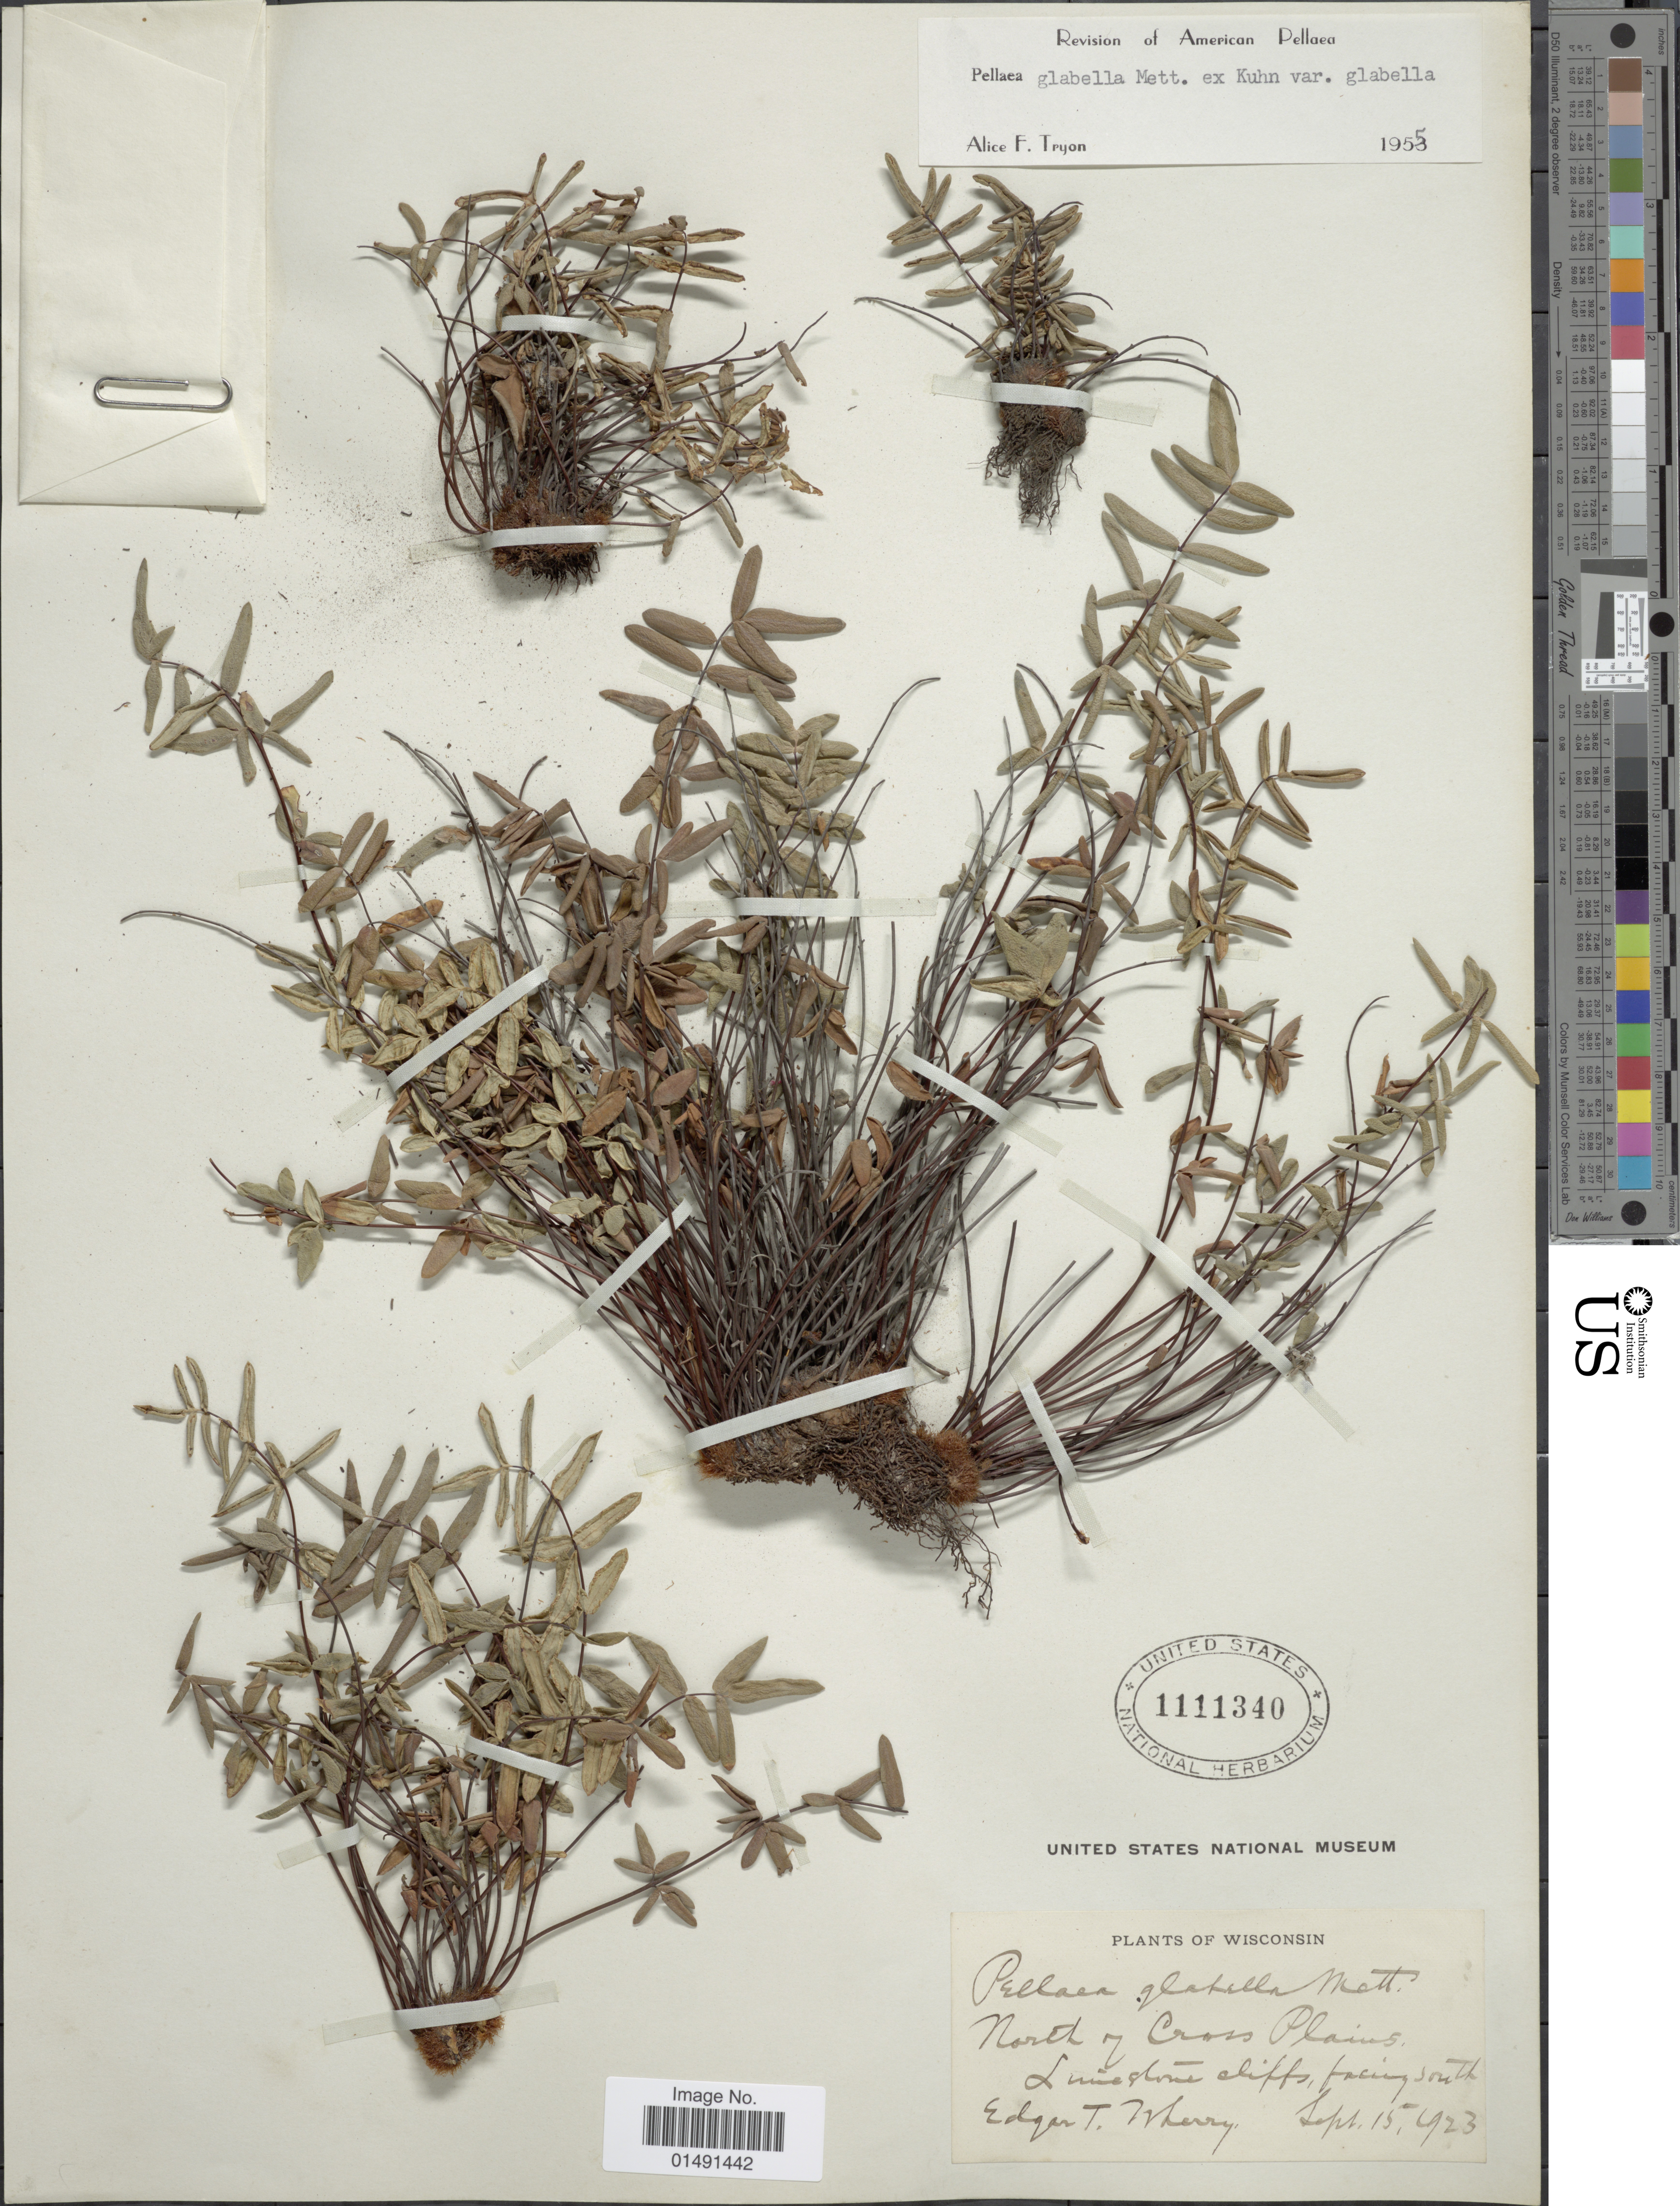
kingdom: Plantae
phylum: Tracheophyta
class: Polypodiopsida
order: Polypodiales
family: Pteridaceae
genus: Pellaea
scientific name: Pellaea glabella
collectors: E. T. Wherry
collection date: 1923-09-15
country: United States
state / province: Wisconsin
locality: North of Cross Plains, Limestone cliffs, facing south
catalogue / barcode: US 1111340